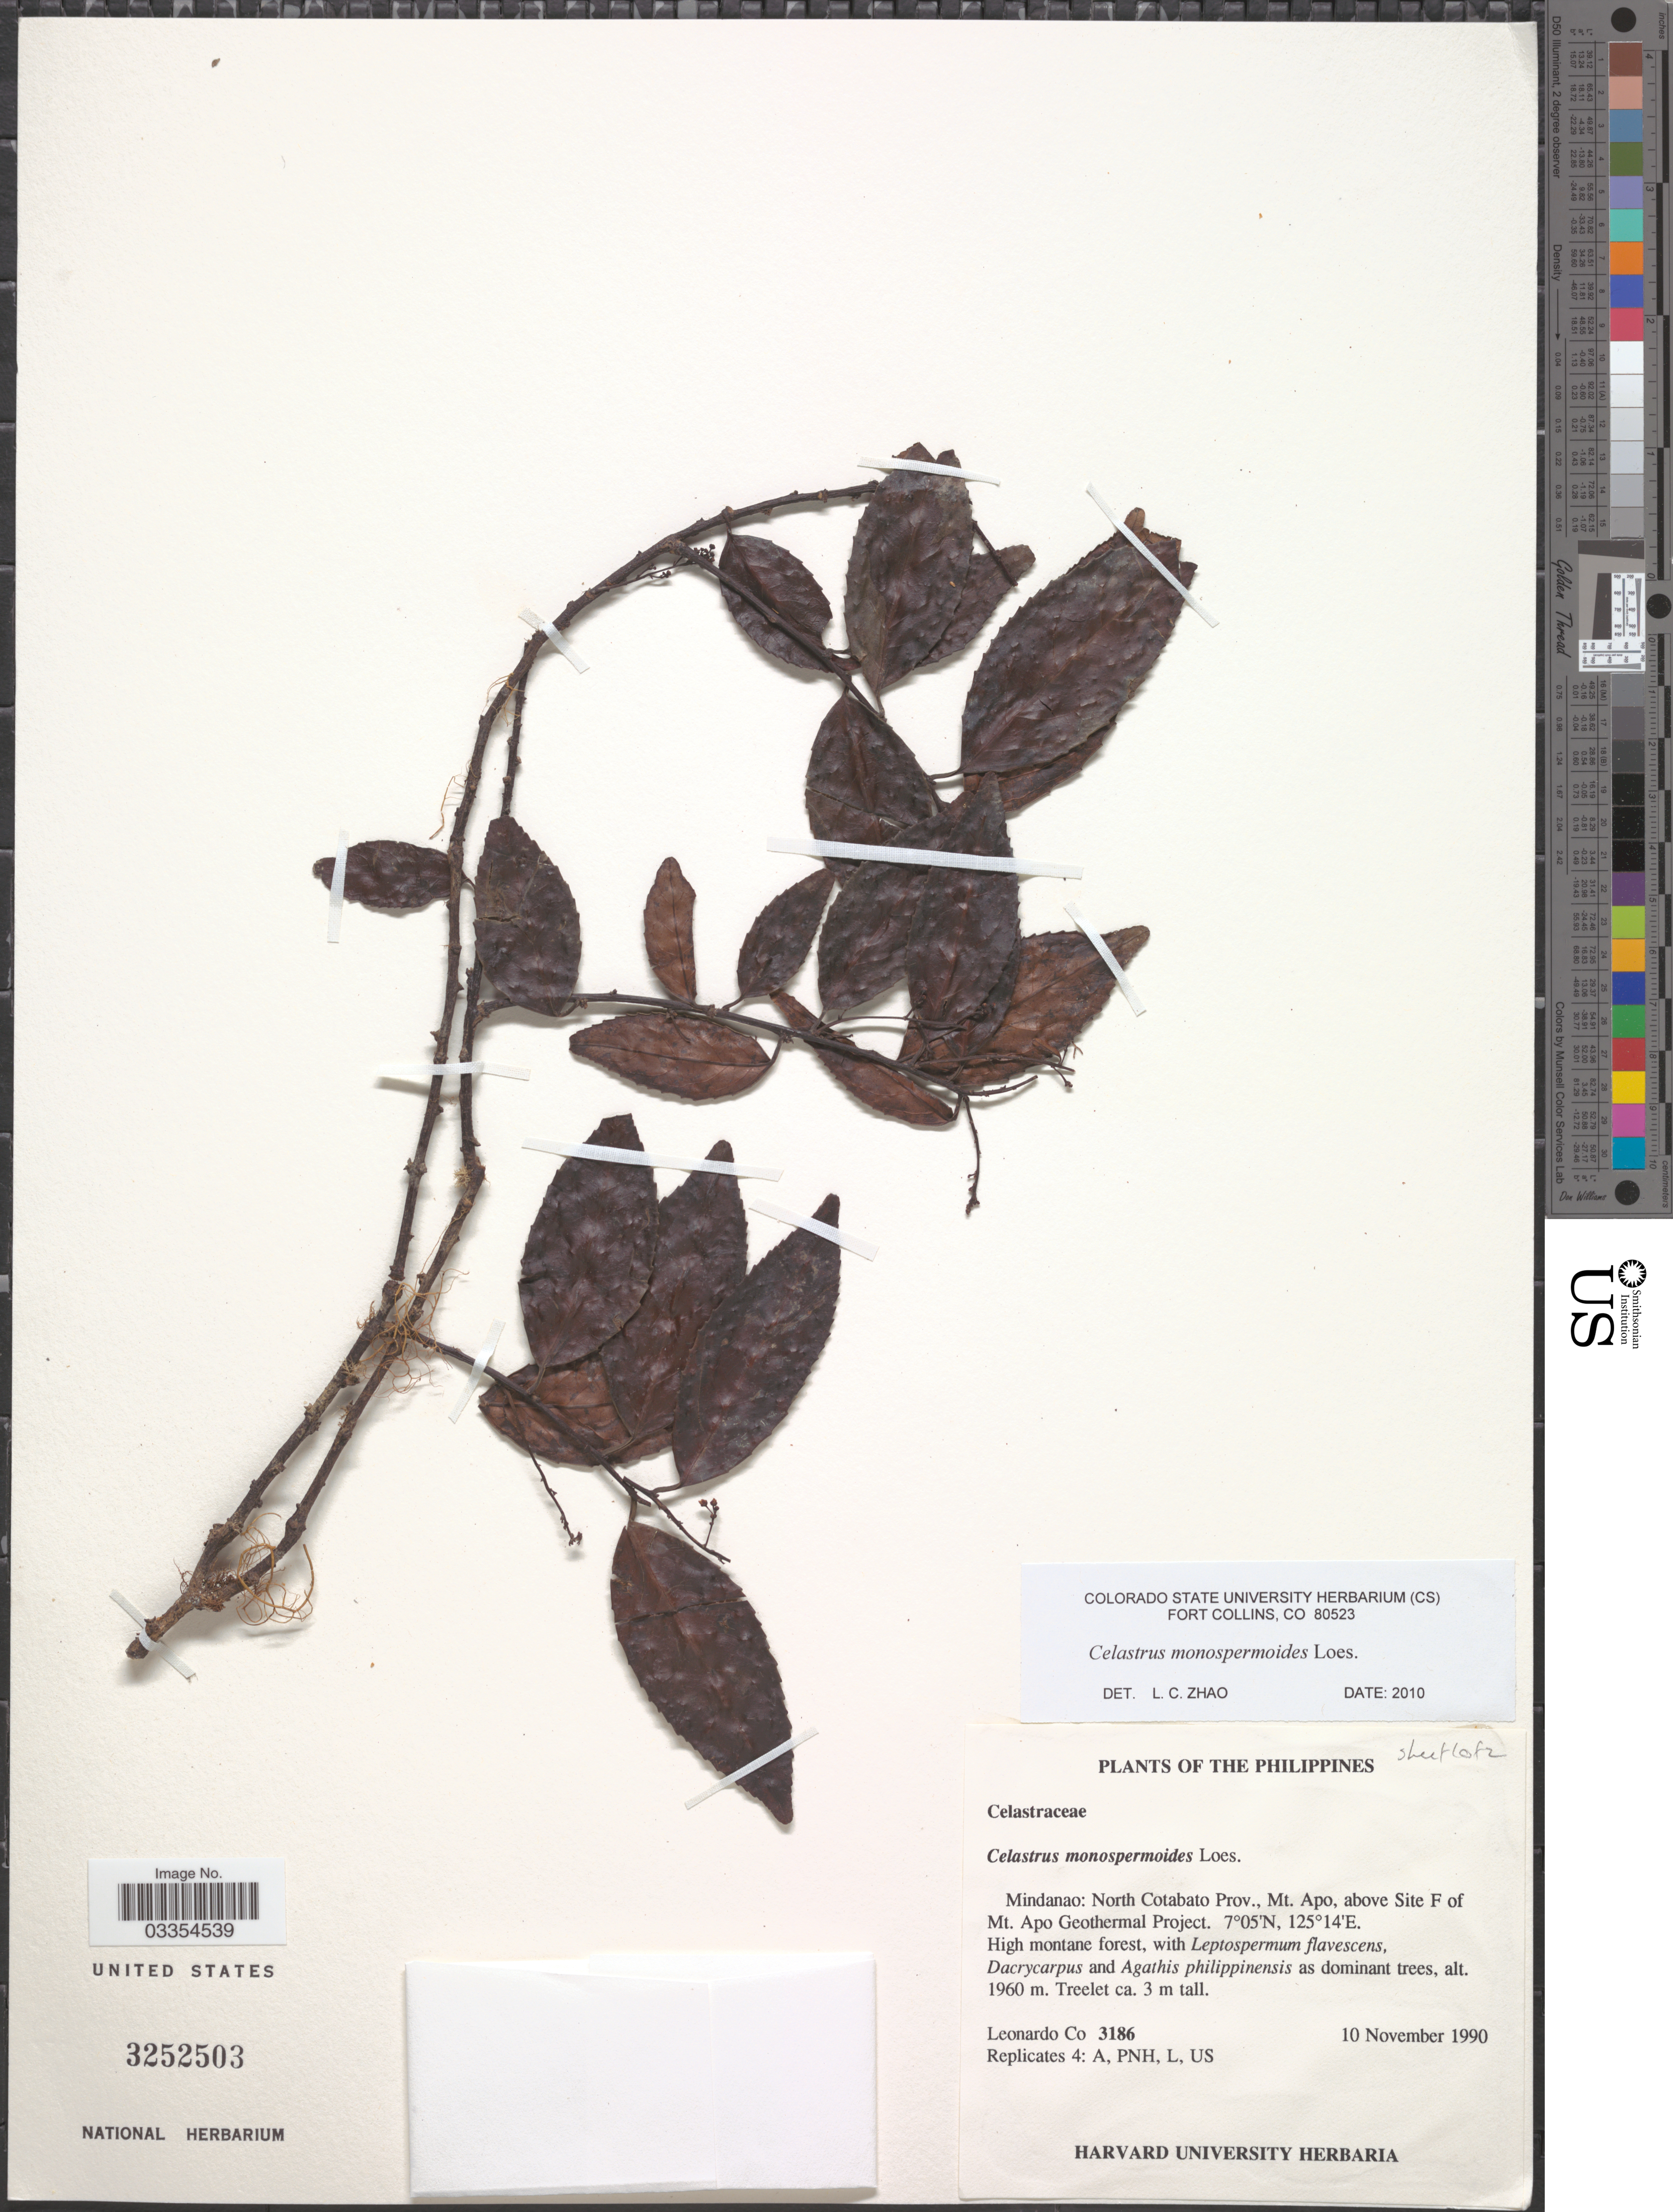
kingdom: Plantae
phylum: Tracheophyta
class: Magnoliopsida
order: Celastrales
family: Celastraceae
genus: Celastrus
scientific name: Celastrus monospermoides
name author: Loes.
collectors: L. Co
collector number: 3186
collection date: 1990-11-10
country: Philippines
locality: Mindanao: North Cotabato Prov., Mt. Apo, above Site F of Mt. Apo Geothermal Project.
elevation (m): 1960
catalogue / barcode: US 3252503